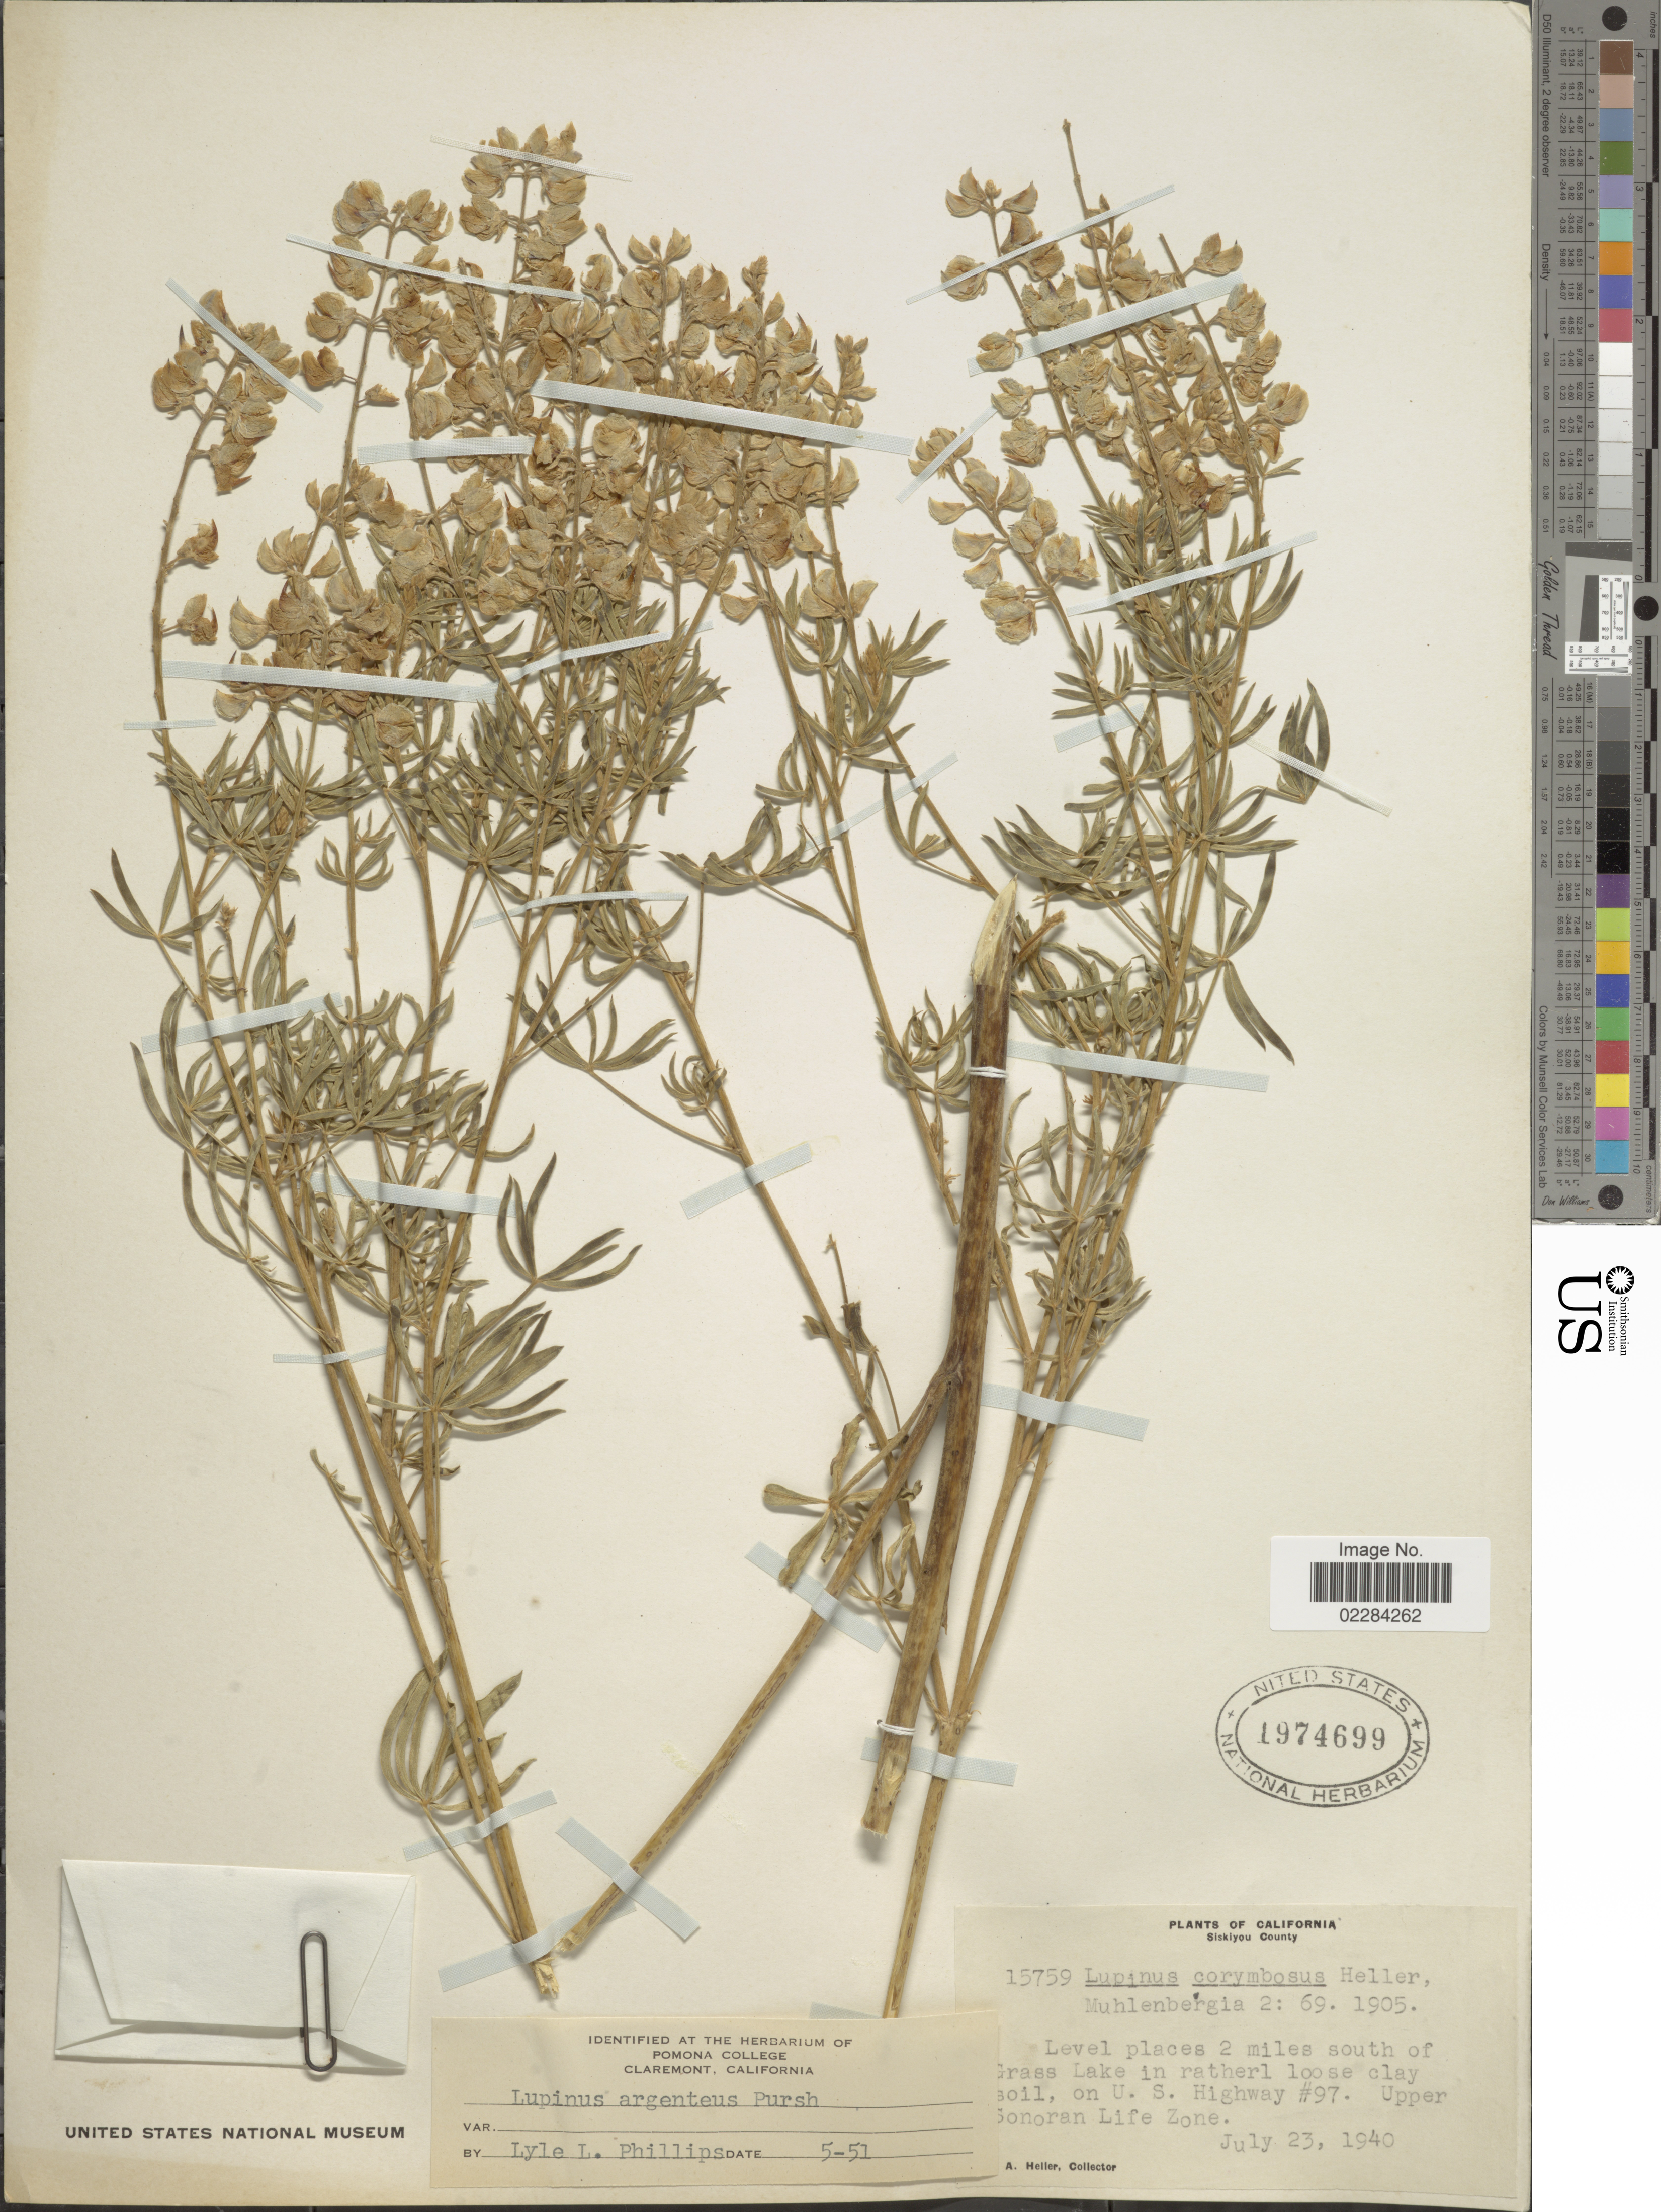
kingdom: Plantae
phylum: Tracheophyta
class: Magnoliopsida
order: Fabales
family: Fabaceae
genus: Lupinus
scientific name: Lupinus argenteus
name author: Pursh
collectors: A. A. Heller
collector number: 15759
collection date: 1940-07-23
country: United States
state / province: California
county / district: Siskiyou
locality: Siskiyou County. Level places 2 miles south of Grass Lake in ratherl loose clay soil, on U.S. Higheway # 97. Upper Sonoran Life Zone.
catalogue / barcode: US 1974699